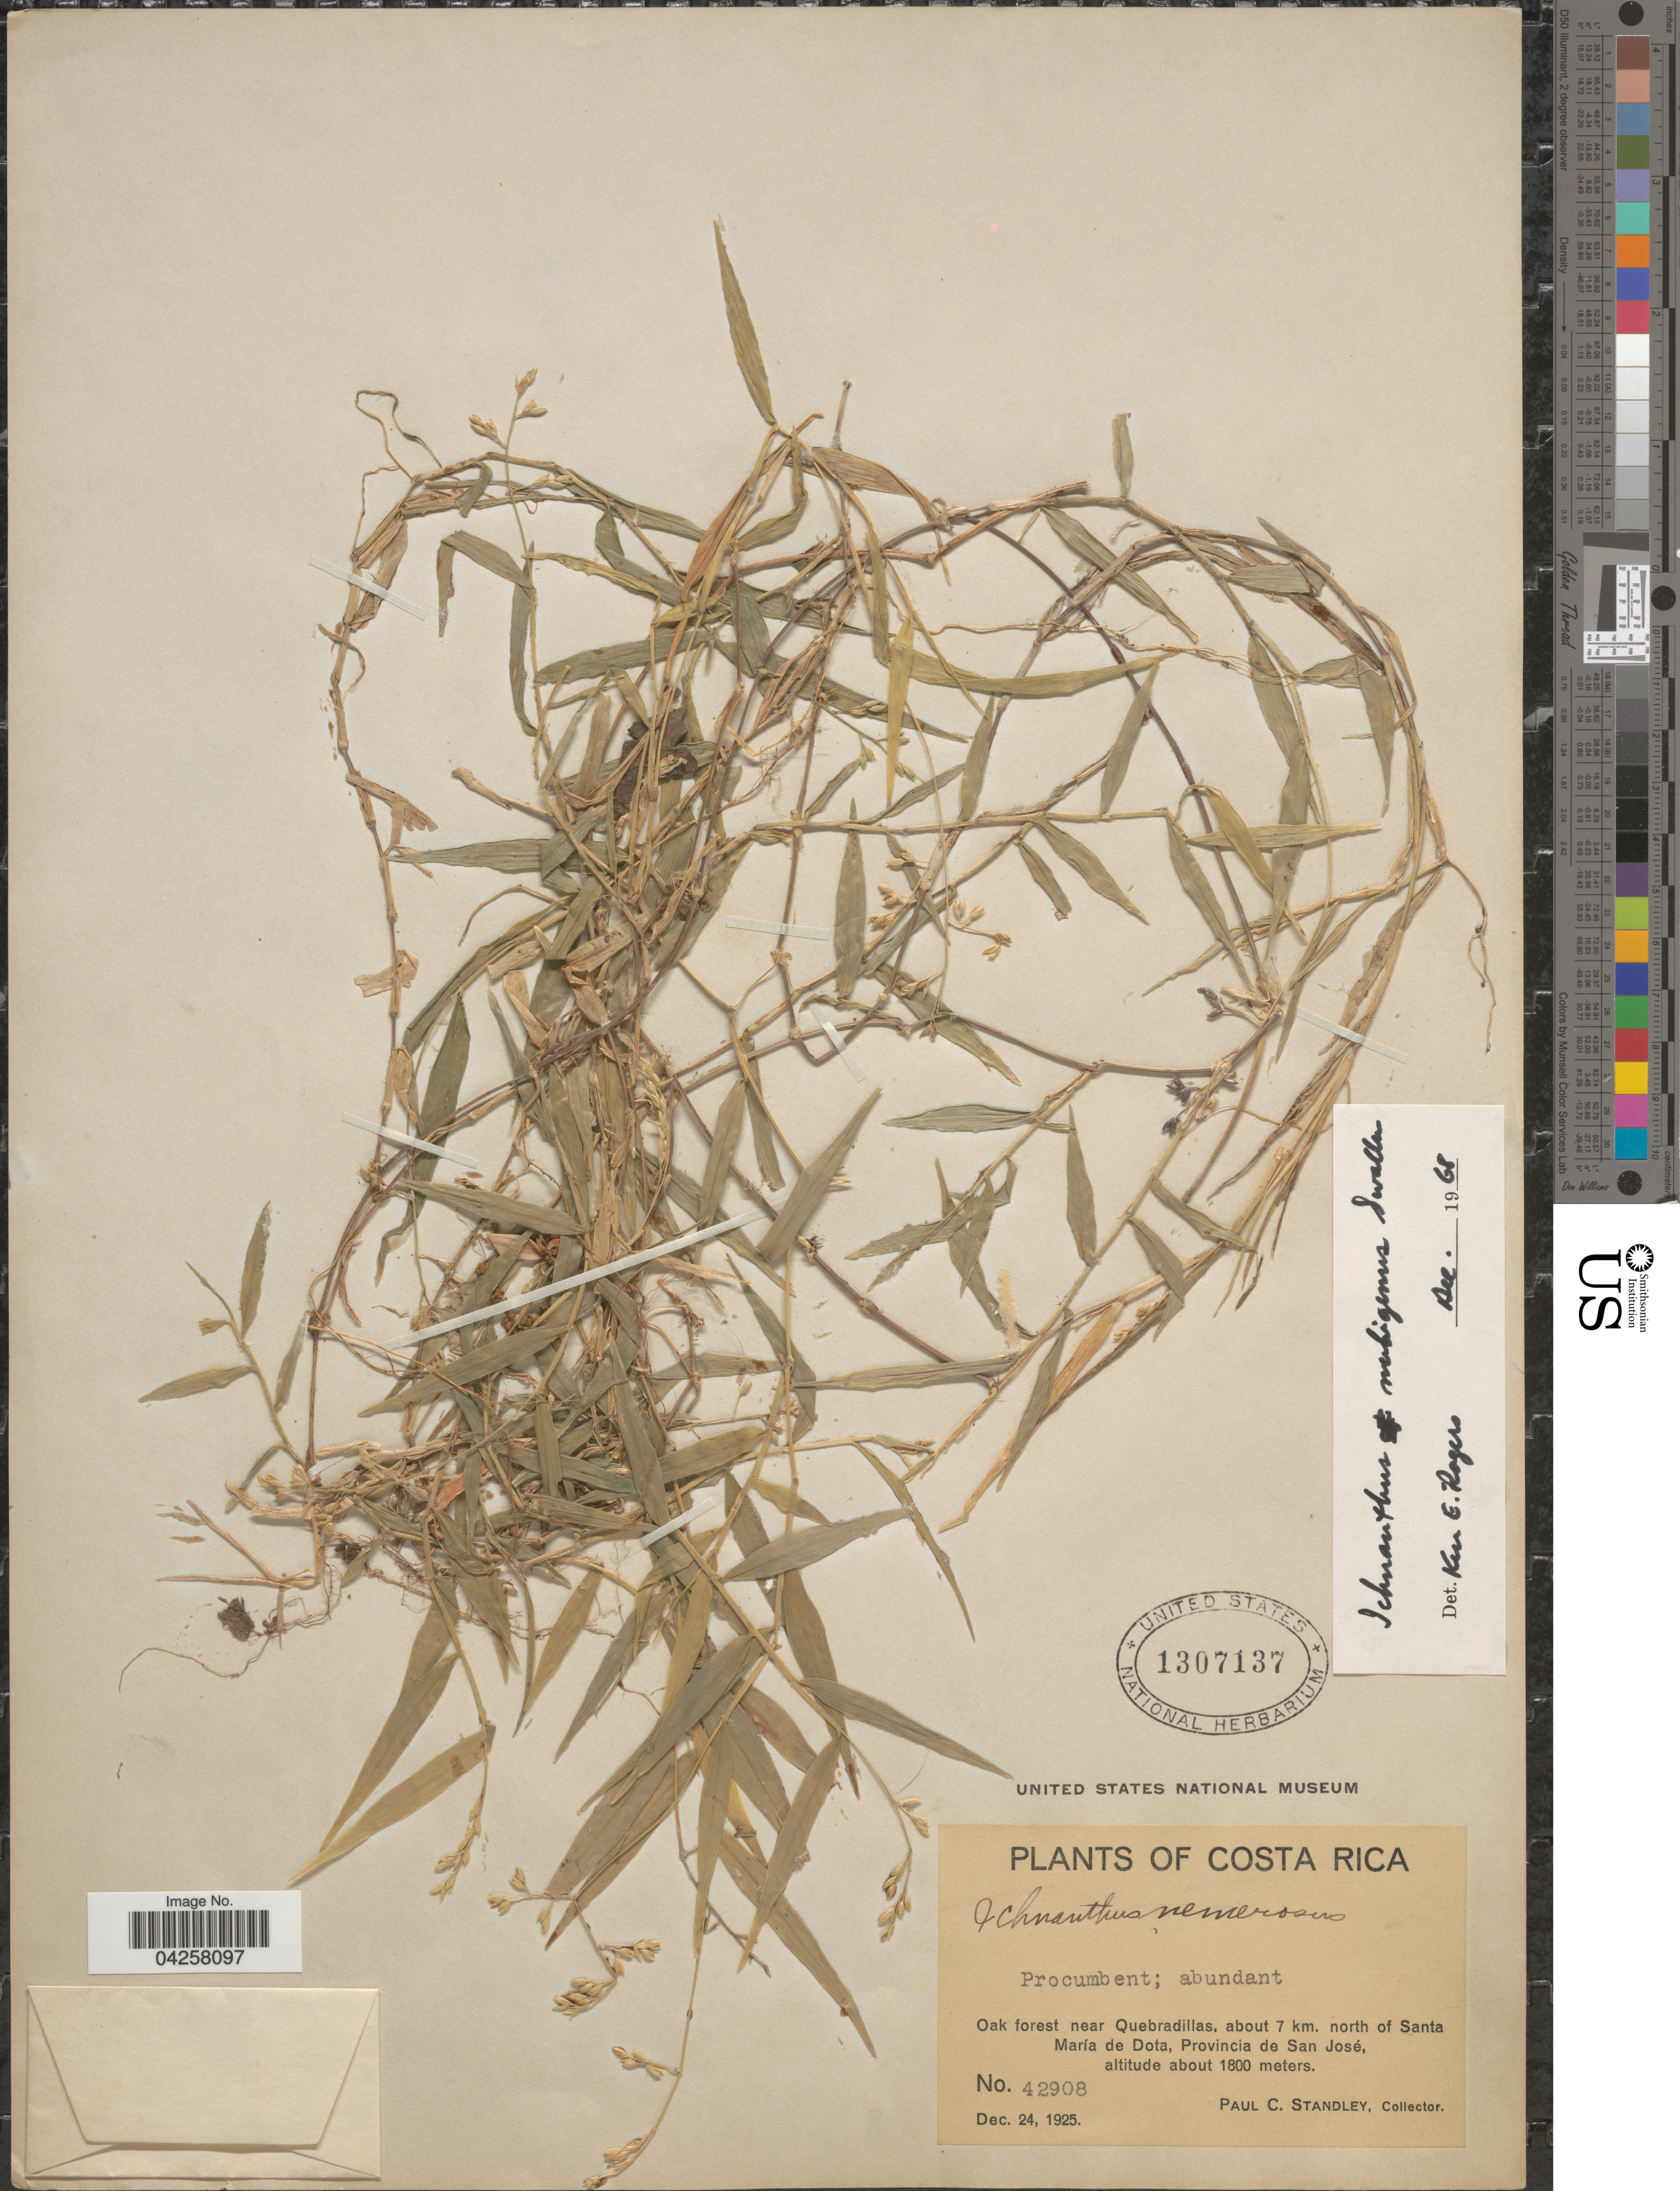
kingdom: Plantae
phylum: Tracheophyta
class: Liliopsida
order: Poales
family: Poaceae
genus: Hildaea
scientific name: Hildaea nemorosa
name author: (Sw.) C. Silva & R.P. Oliveira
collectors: P. C. Standley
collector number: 42908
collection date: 1925-12-24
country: Costa Rica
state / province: San José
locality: Oak forest near Quebradillas, about 7 km. north of Santa María de Dota.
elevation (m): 1800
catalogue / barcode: US 1307137